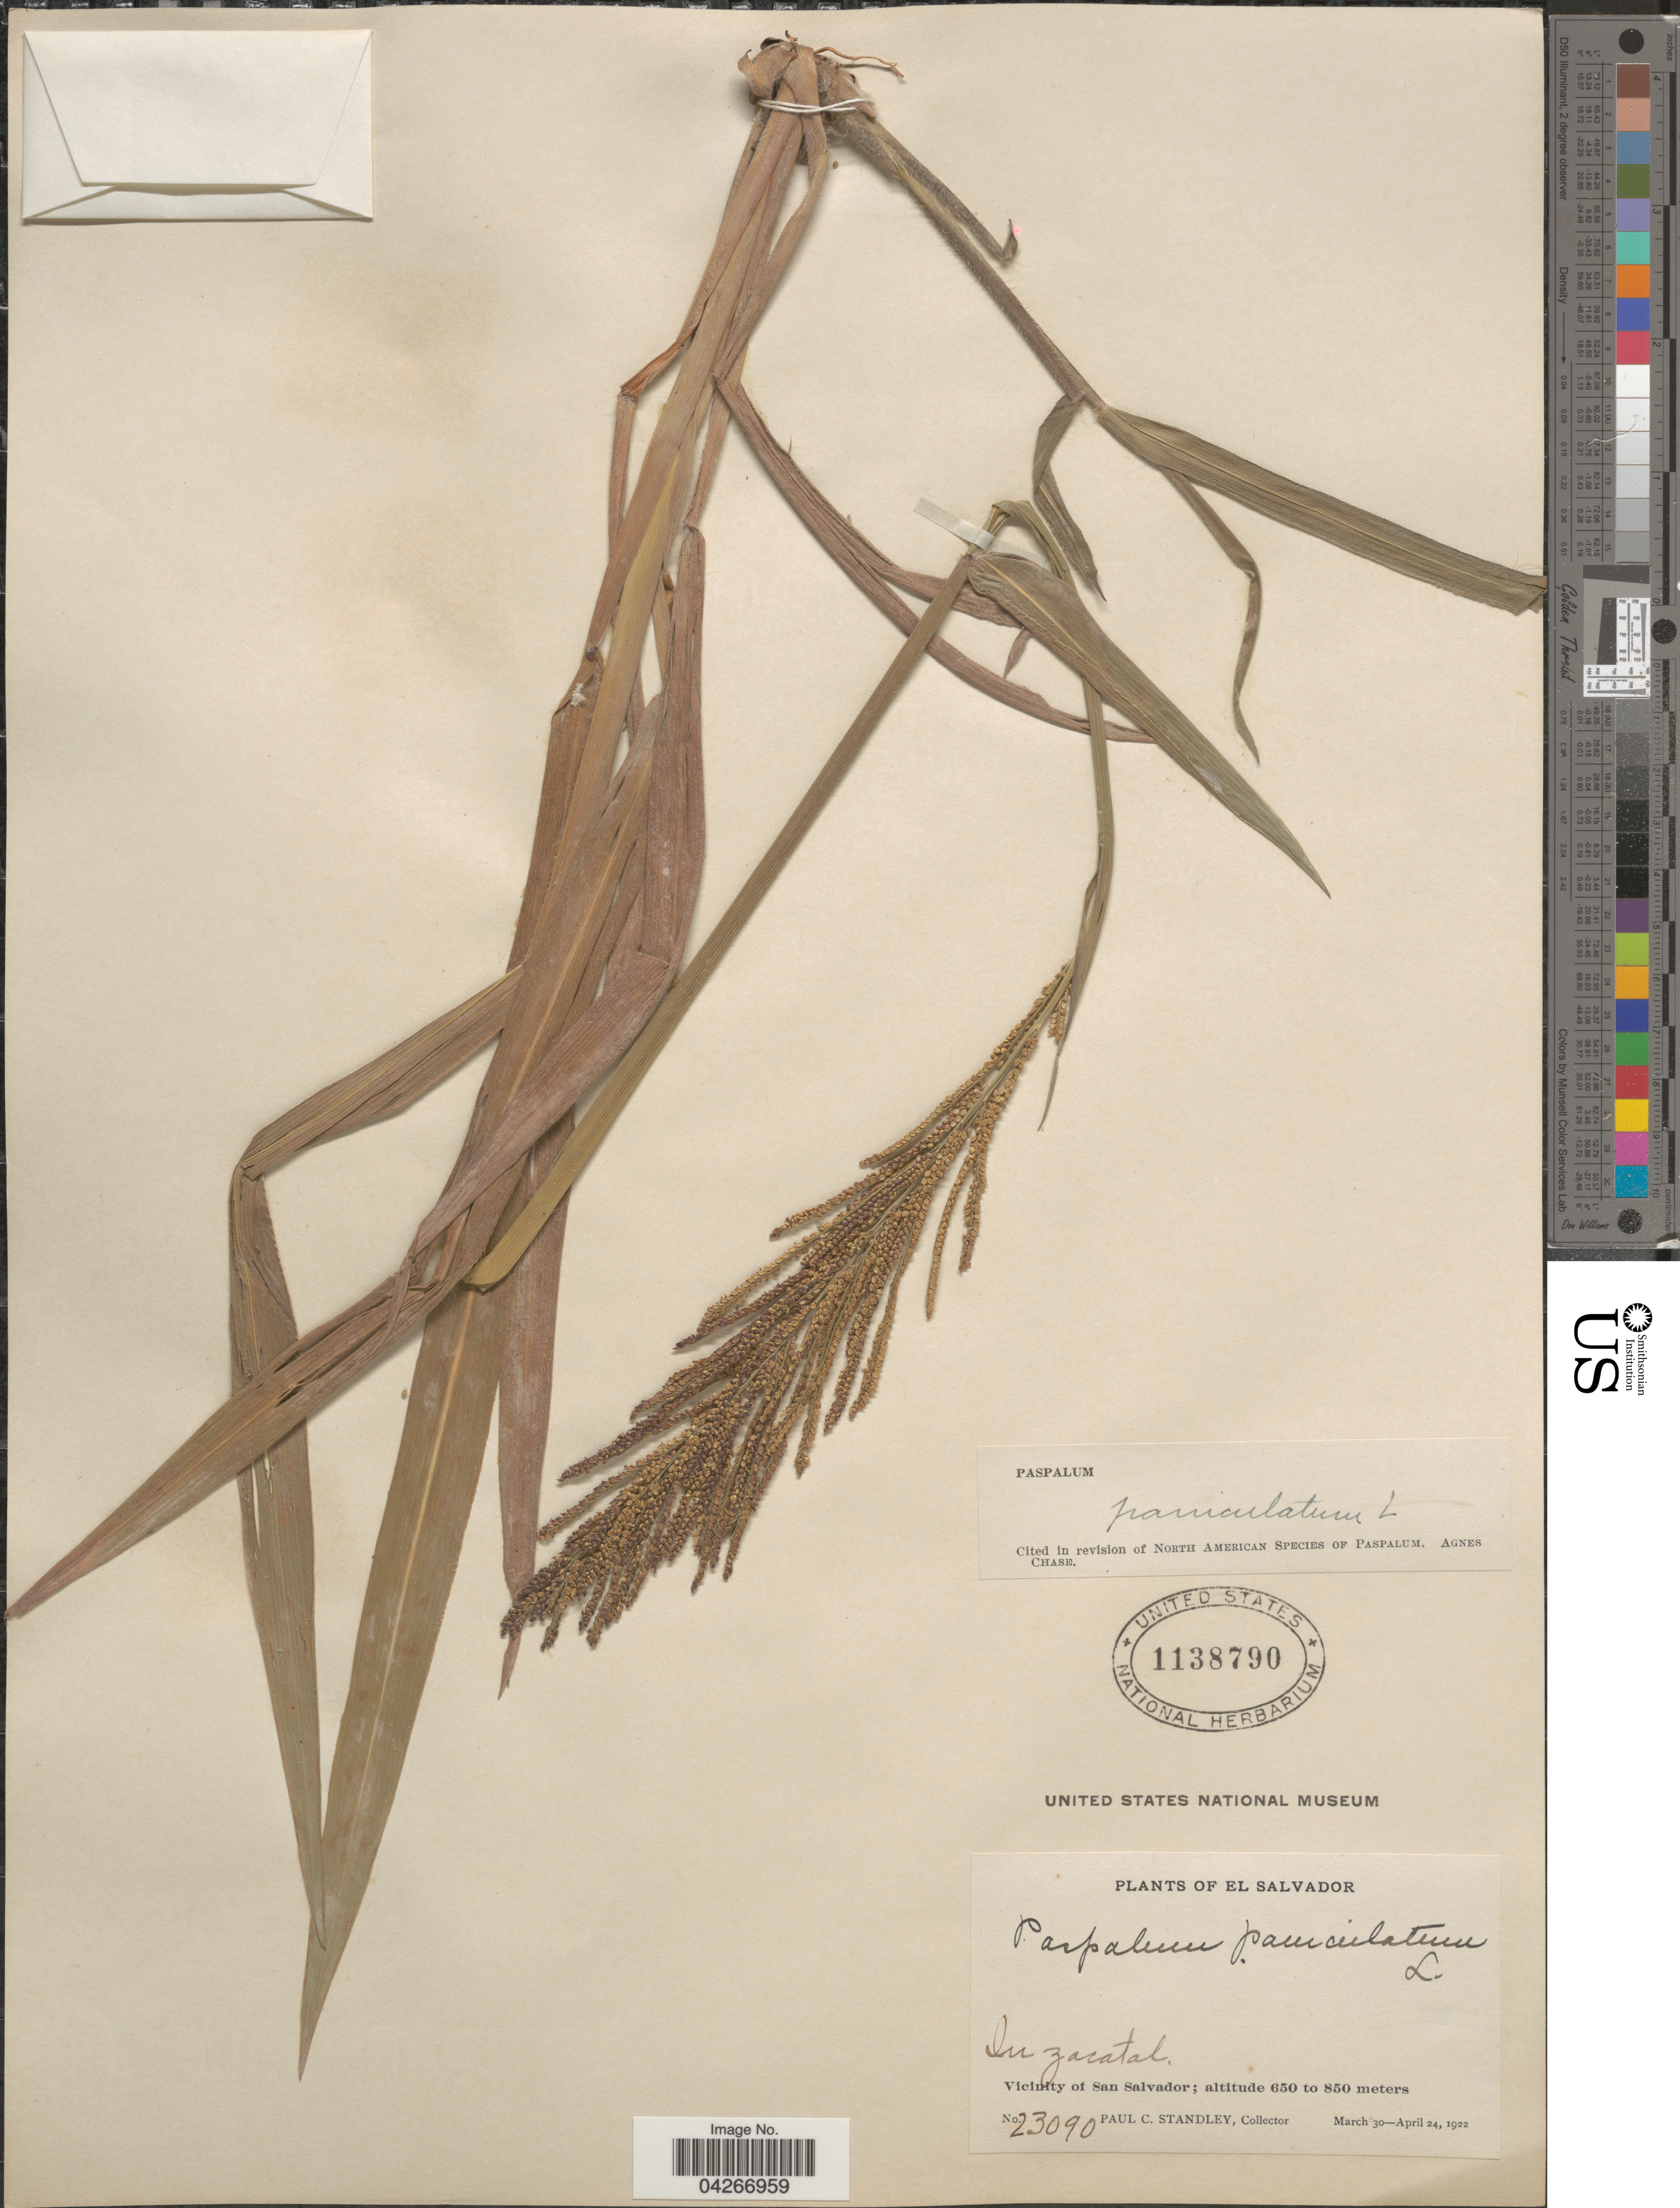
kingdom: Plantae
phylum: Tracheophyta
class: Liliopsida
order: Poales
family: Poaceae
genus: Paspalum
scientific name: Paspalum paniculatum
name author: L.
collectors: P. C. Standley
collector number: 23090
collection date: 1922-03-30/1922-04-24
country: El Salvador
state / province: San Salvador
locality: In zacatal. Vicinity of San Salvador.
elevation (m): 650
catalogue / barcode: US 1138790